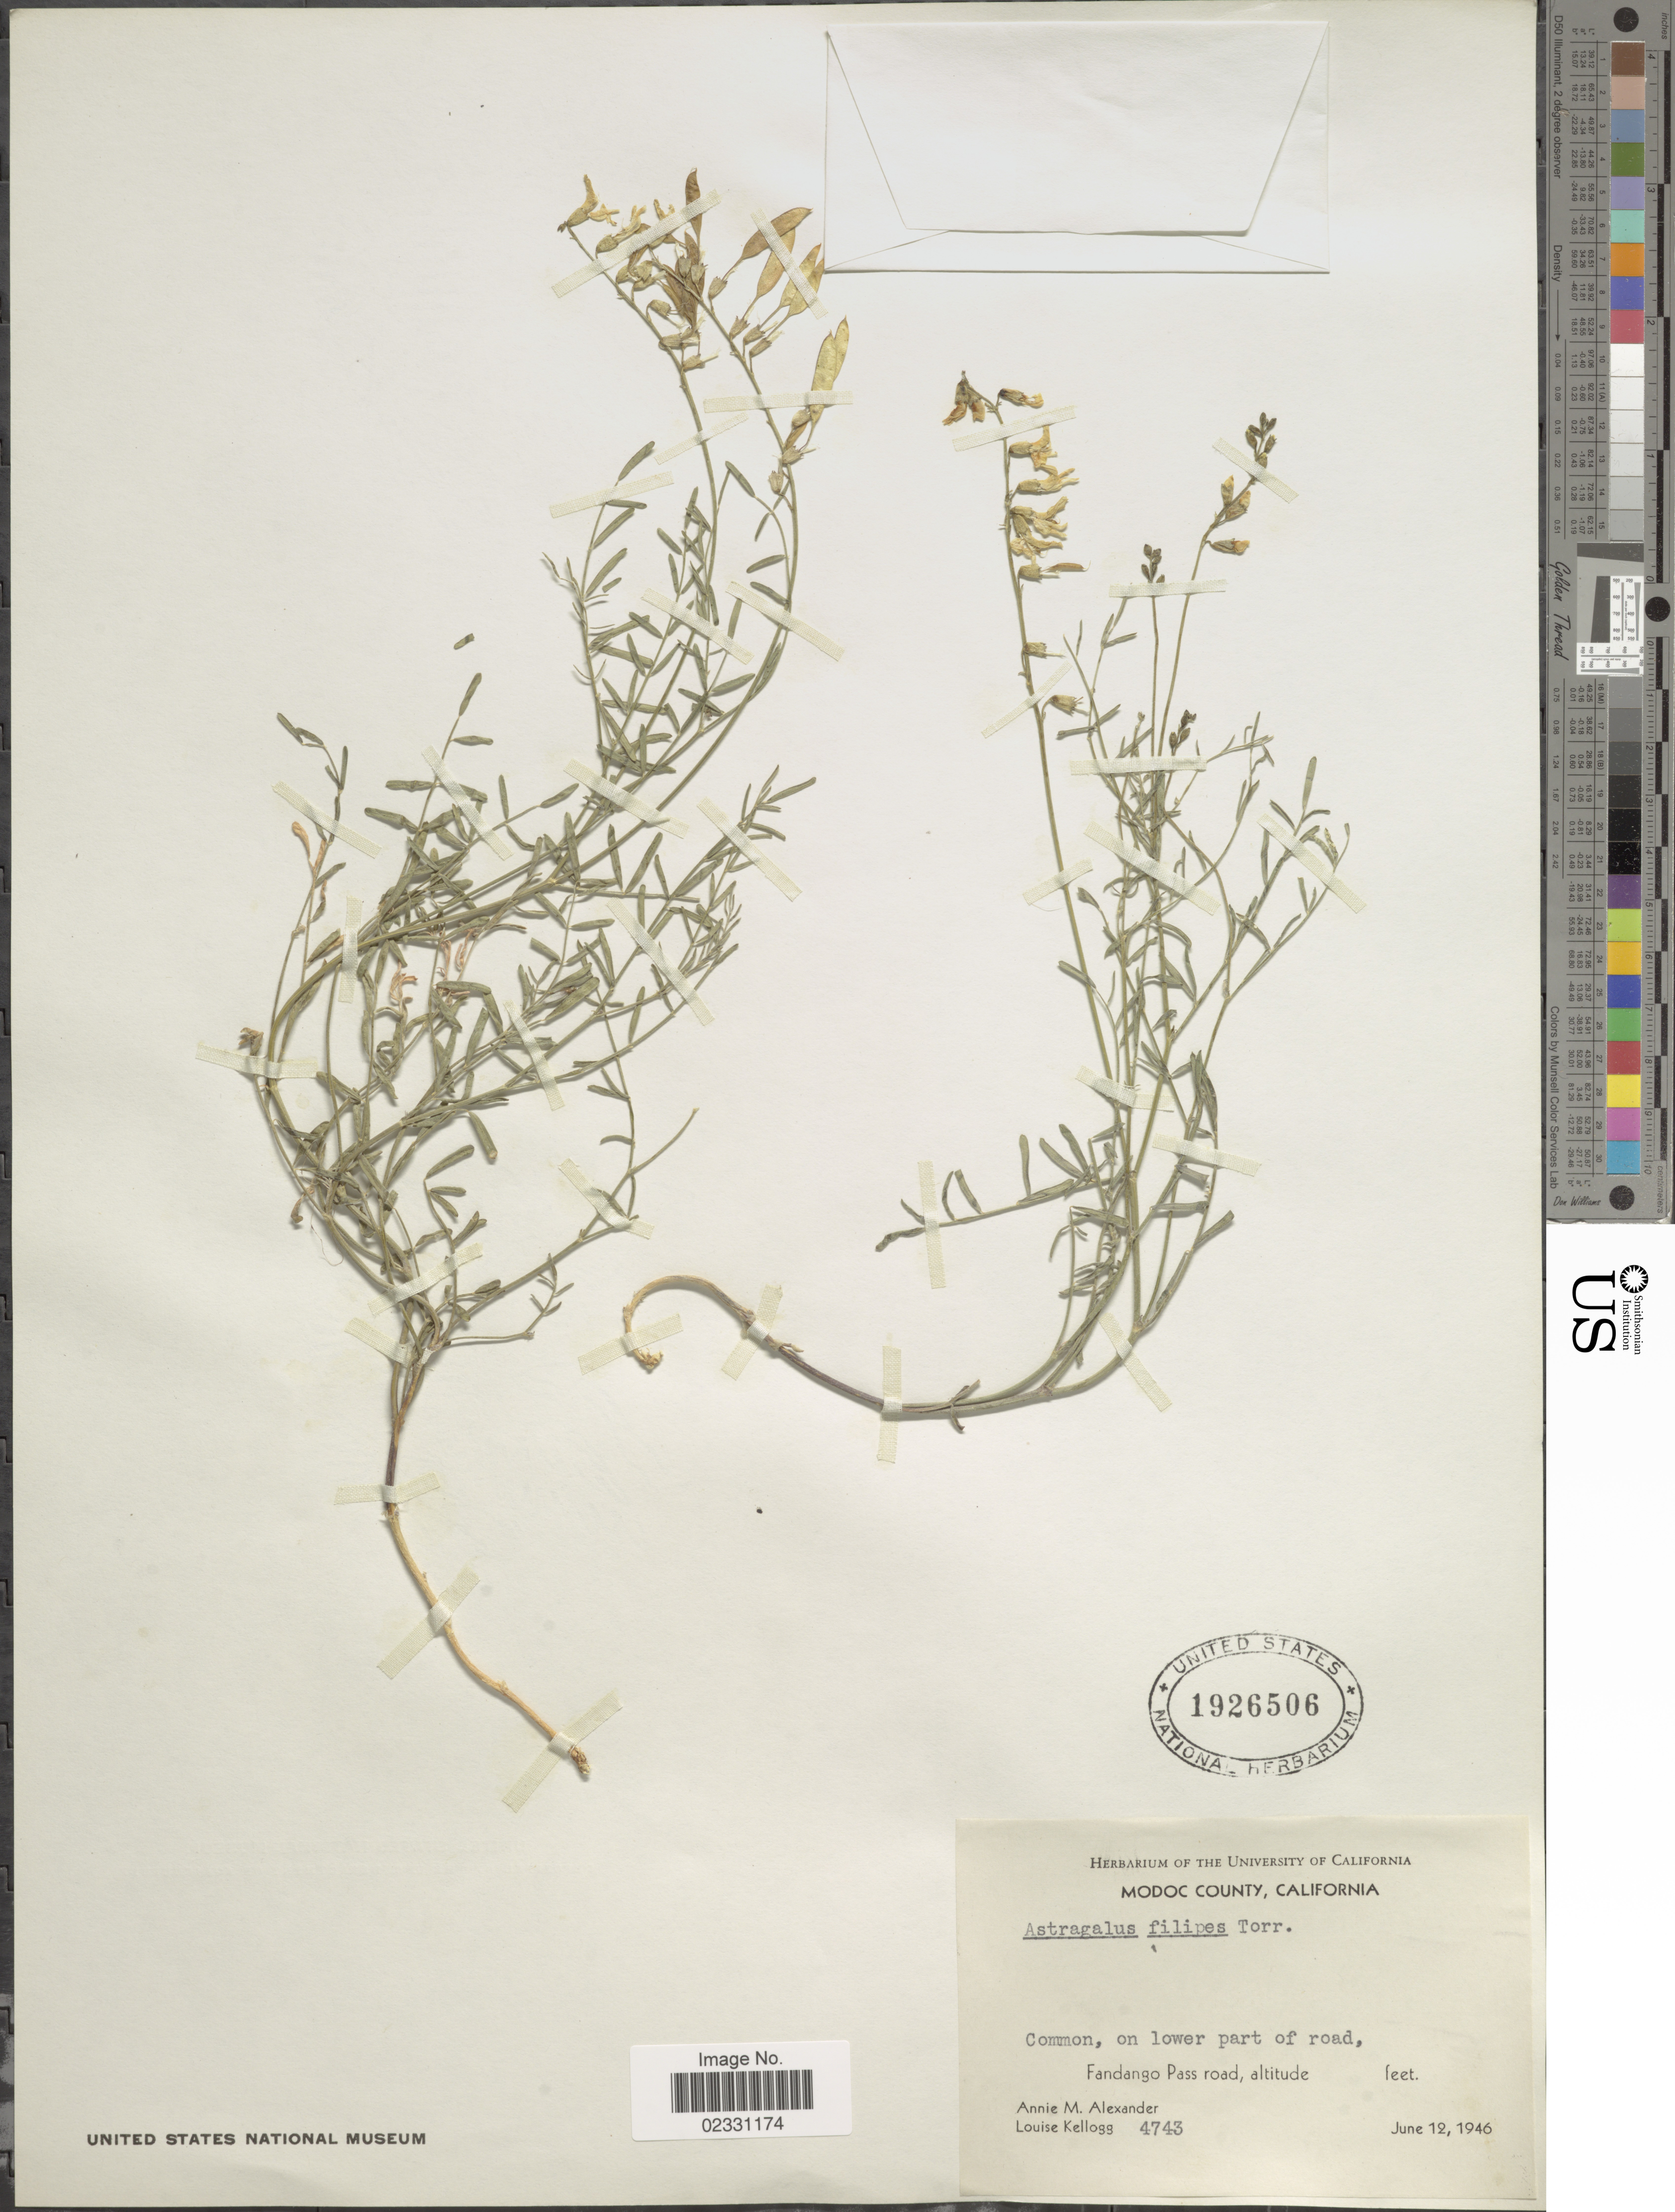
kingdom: Plantae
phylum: Tracheophyta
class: Magnoliopsida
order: Fabales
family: Fabaceae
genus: Astragalus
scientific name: Astragalus filipes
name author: A. Gray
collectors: A. M. Alexander & L. Kellogg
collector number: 4743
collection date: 1946-06-12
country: United States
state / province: California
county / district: Modoc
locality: Modoc County. Fandango Pass road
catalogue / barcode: US 1926506